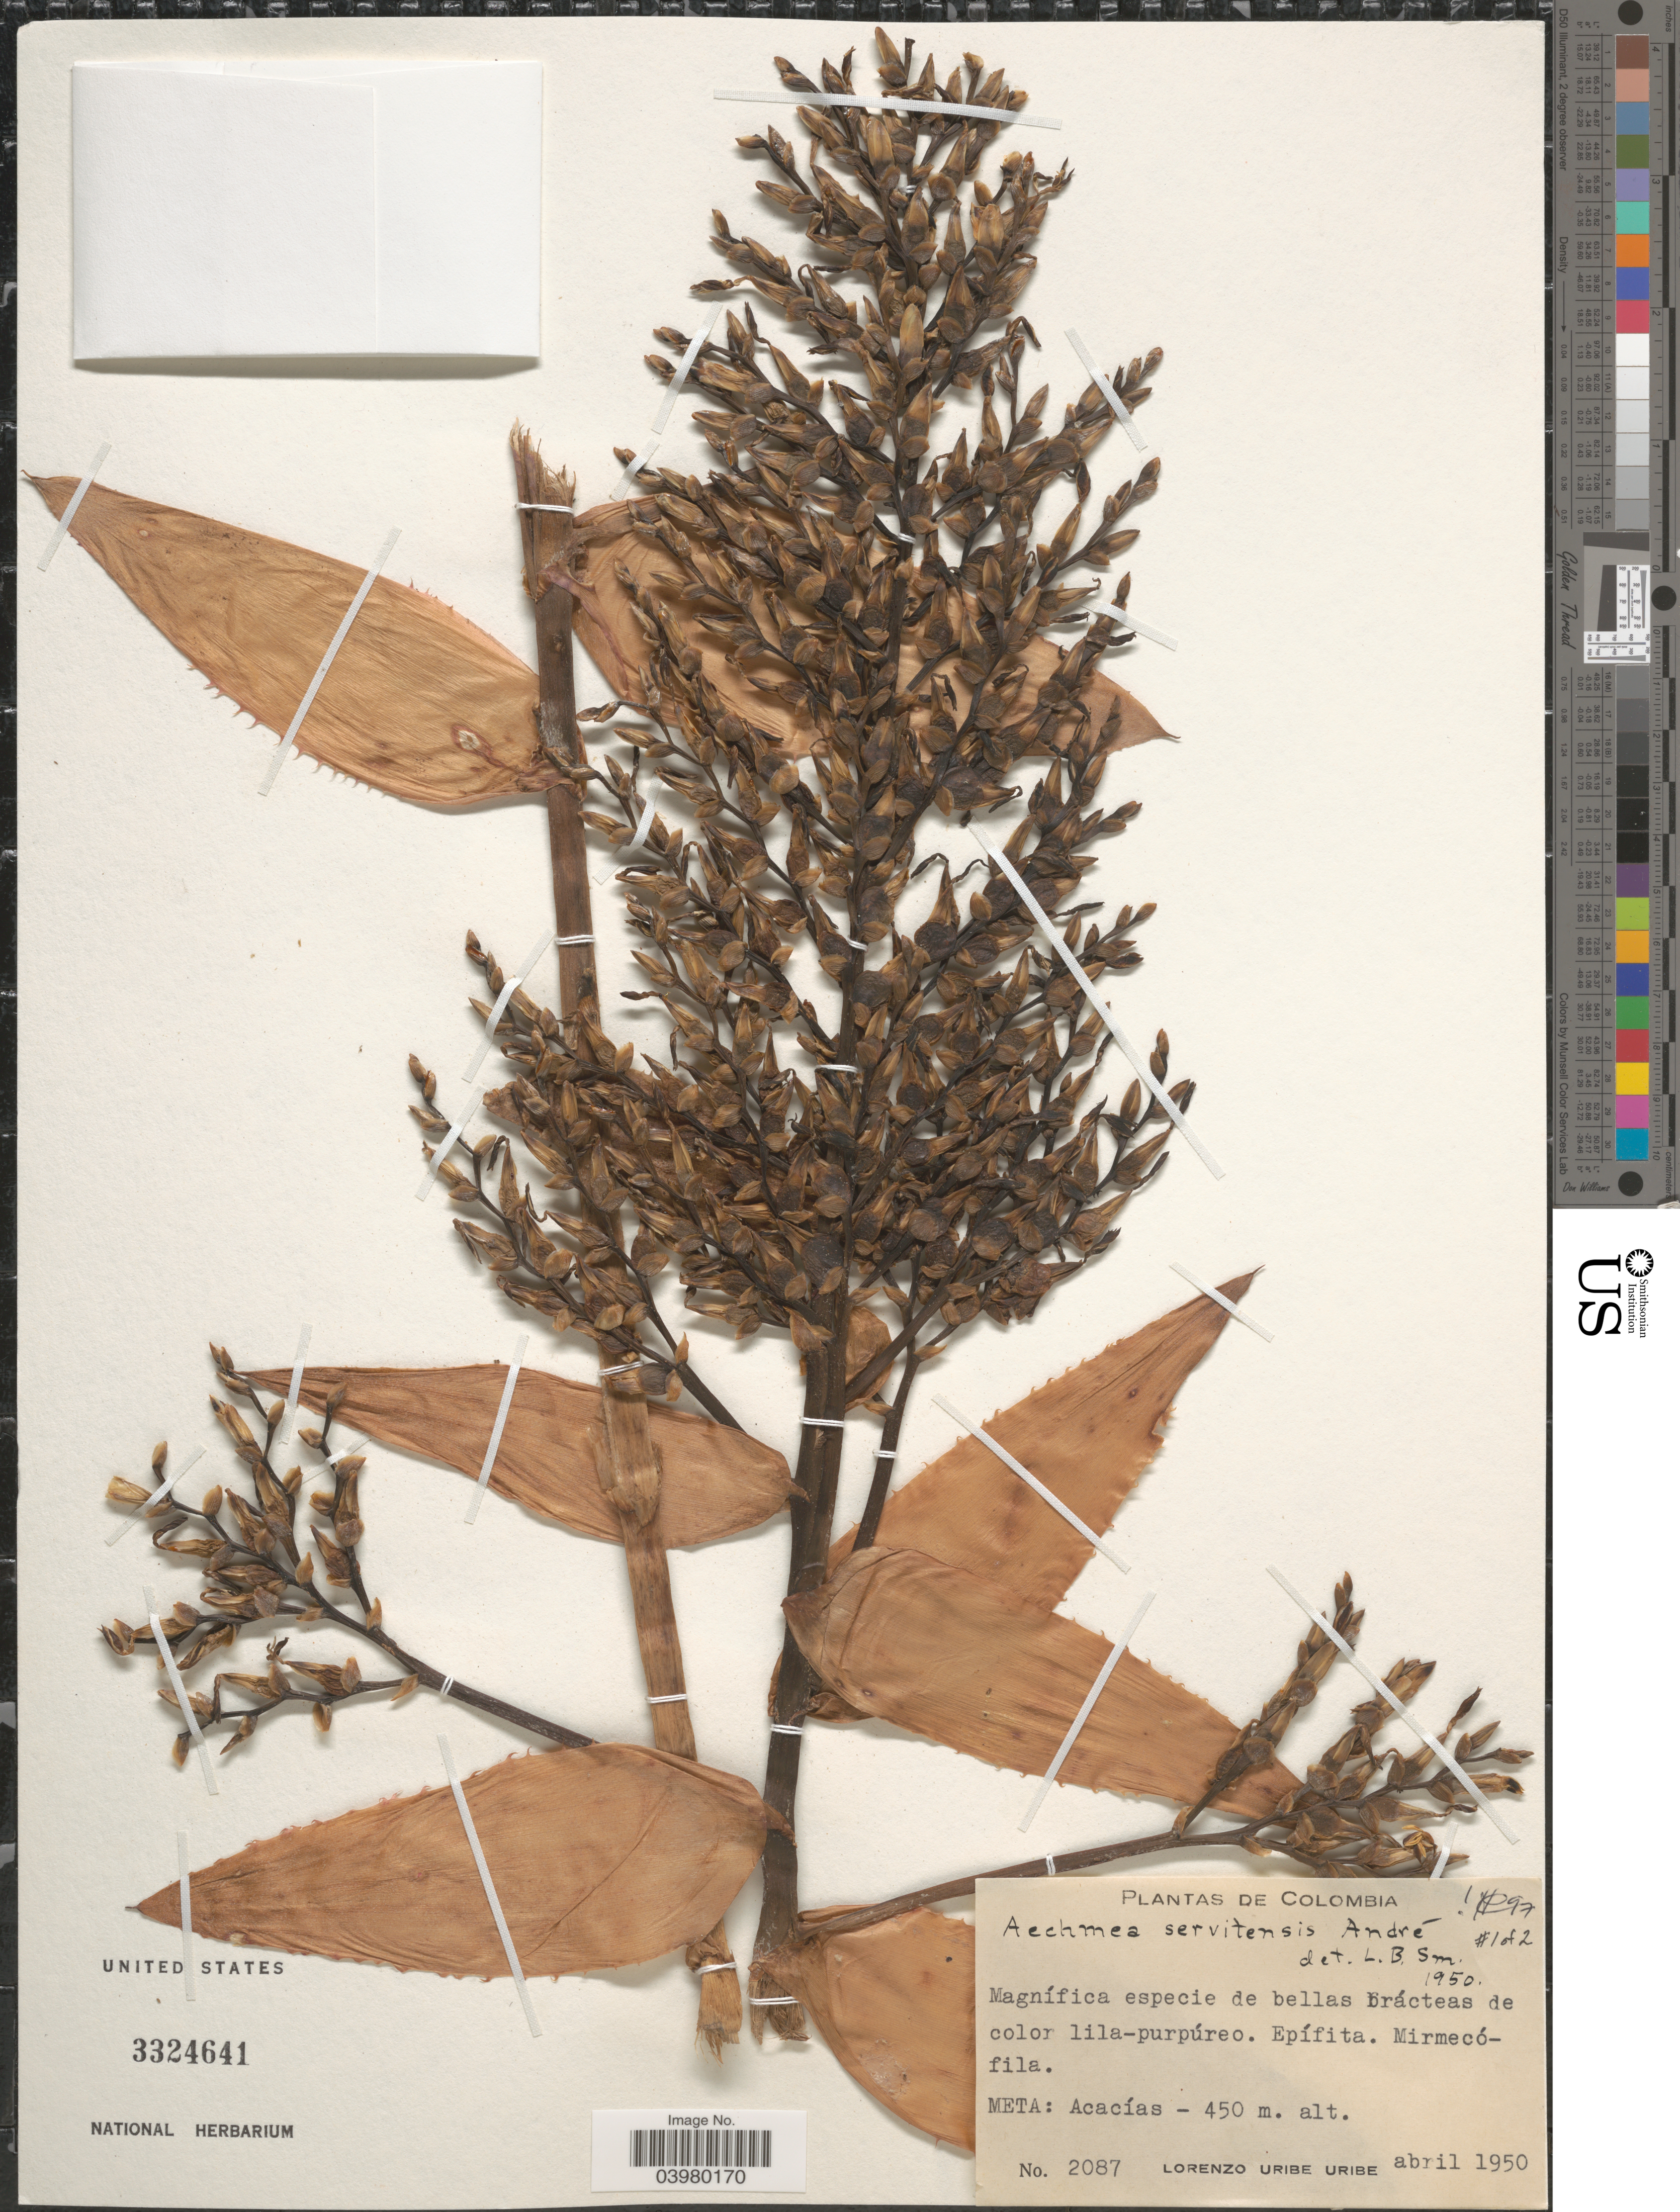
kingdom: Plantae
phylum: Tracheophyta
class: Liliopsida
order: Poales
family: Bromeliaceae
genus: Aechmea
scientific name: Aechmea servitensis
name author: André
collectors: L. Uribe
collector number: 2087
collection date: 1950-04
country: Colombia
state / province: Meta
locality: Acacías.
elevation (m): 450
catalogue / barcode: US 3324641